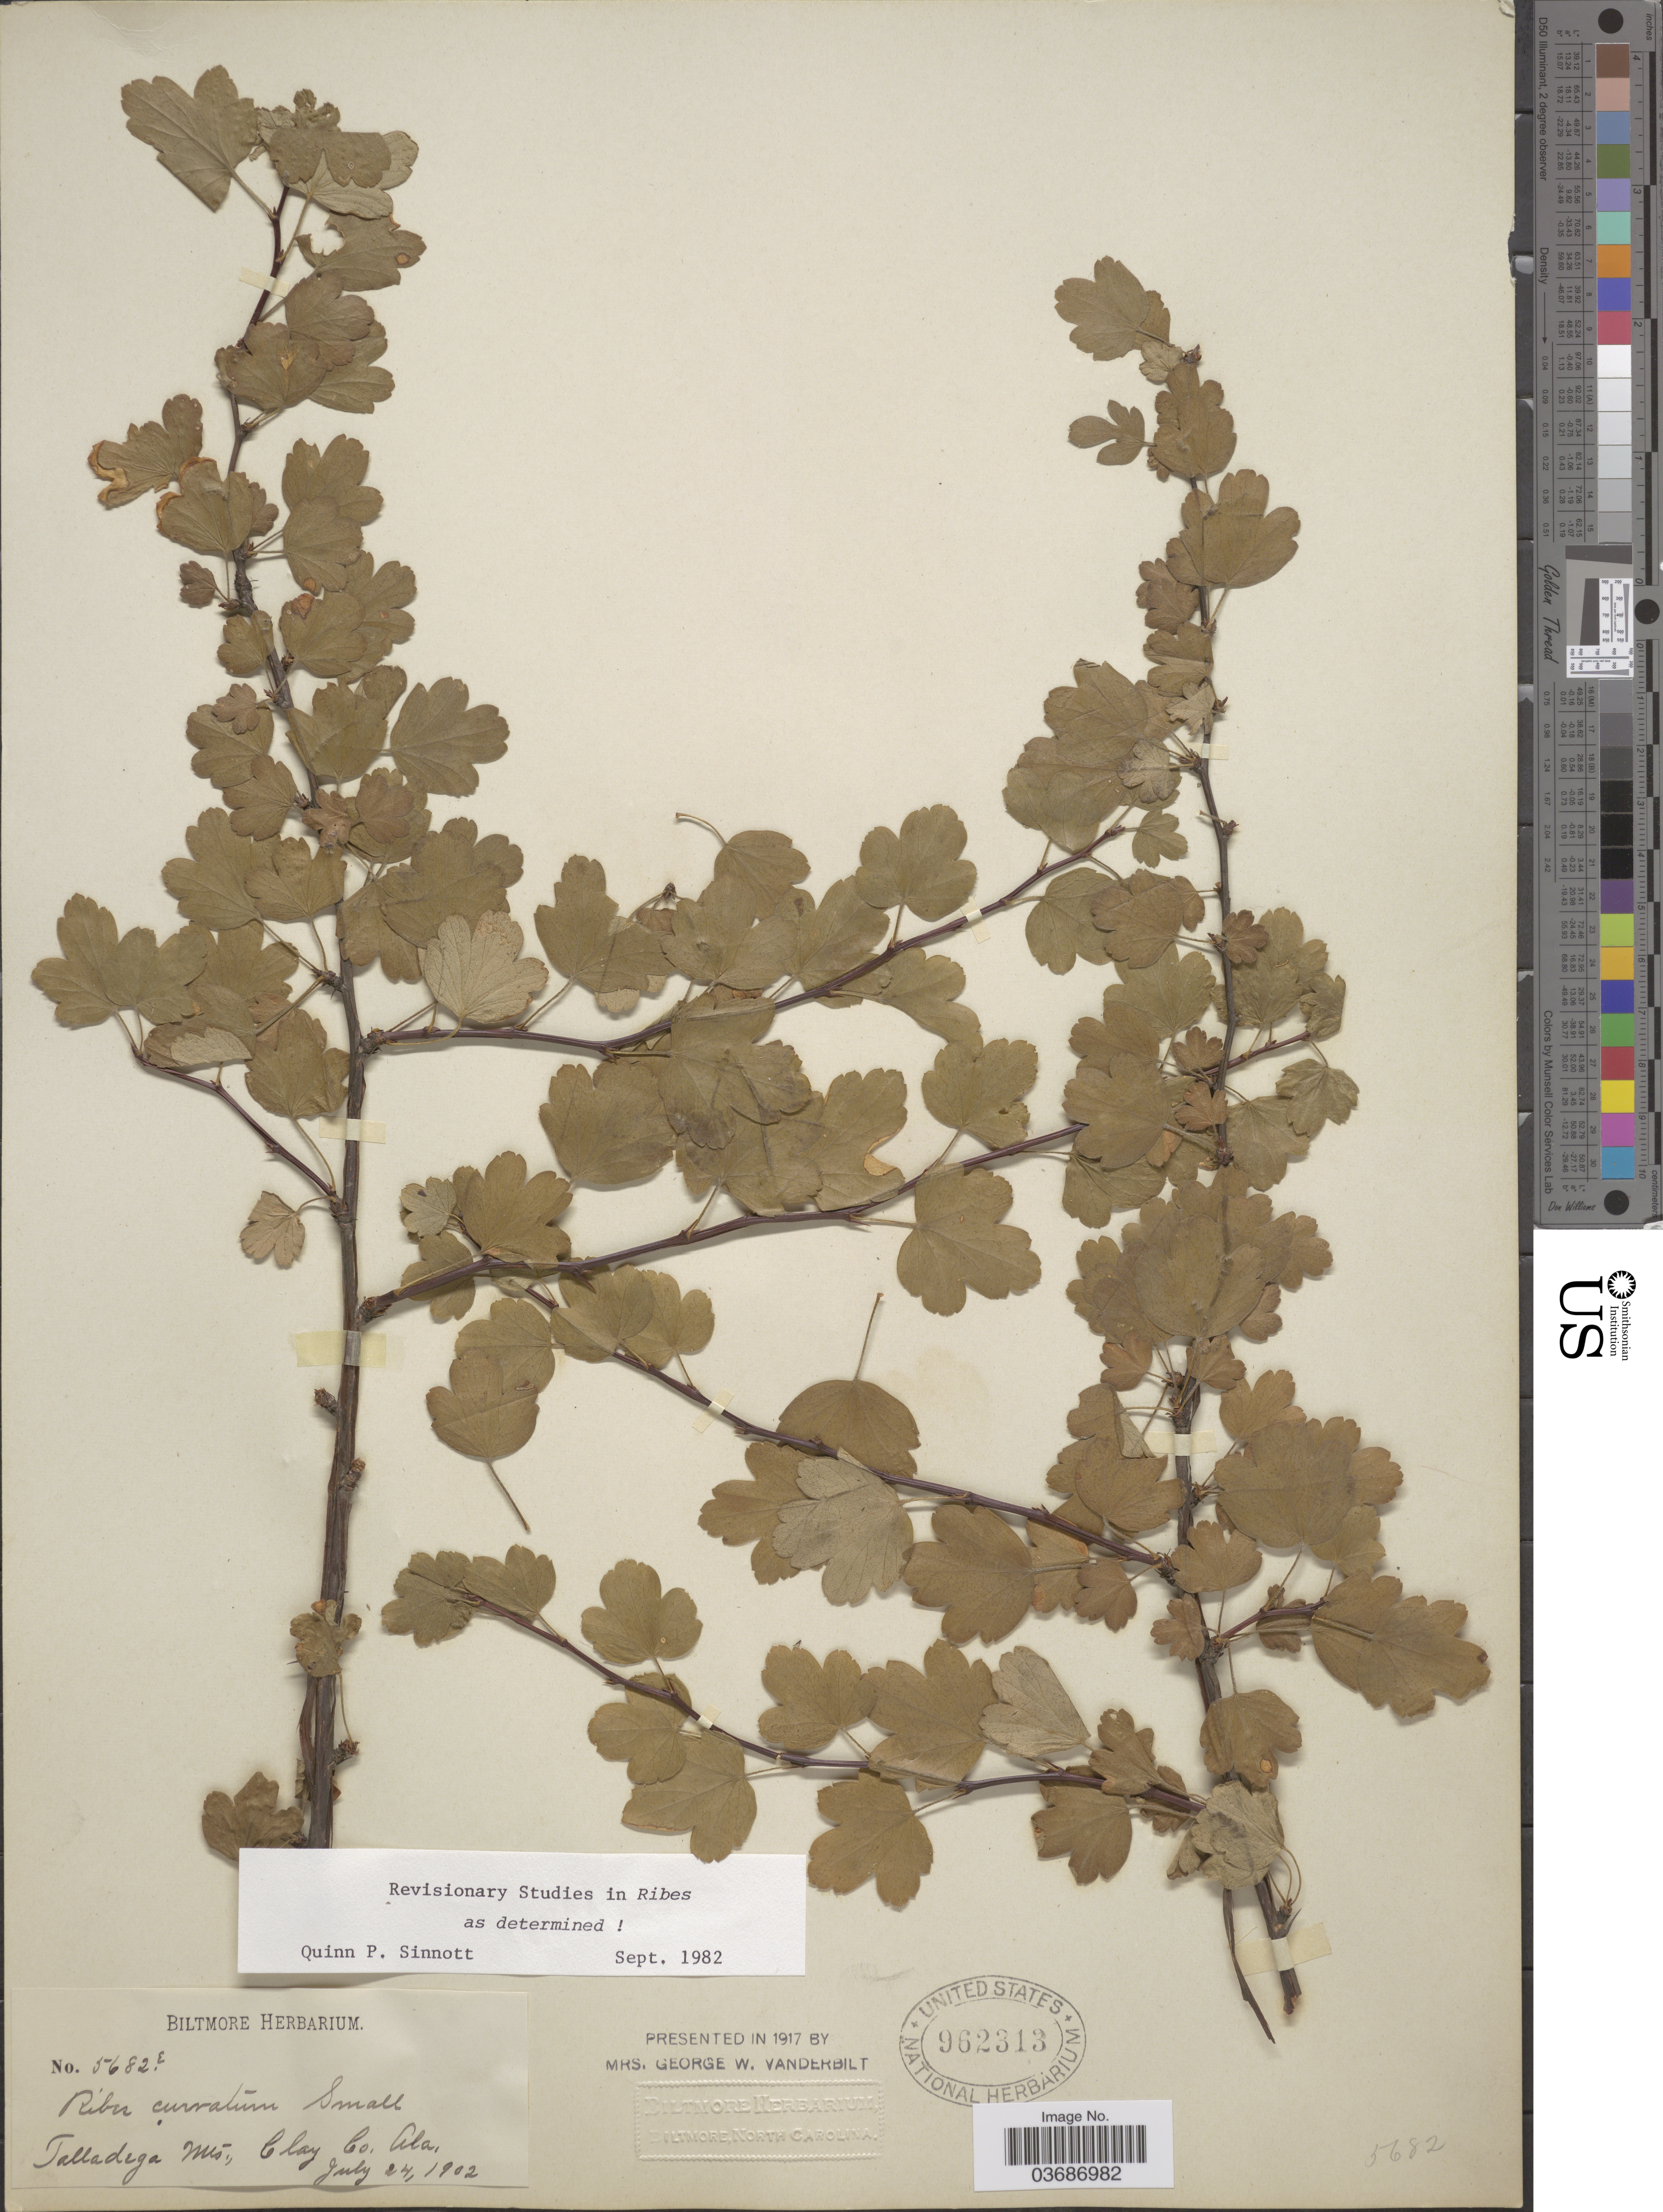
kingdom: Plantae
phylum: Tracheophyta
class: Magnoliopsida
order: Saxifragales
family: Grossulariaceae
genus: Ribes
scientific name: Ribes curvatum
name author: Small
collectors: ex herb. Biltmore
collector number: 5682E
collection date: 1902-07-24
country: United States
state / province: Alabama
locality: Talladega Mts., Clay Co.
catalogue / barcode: US 962313